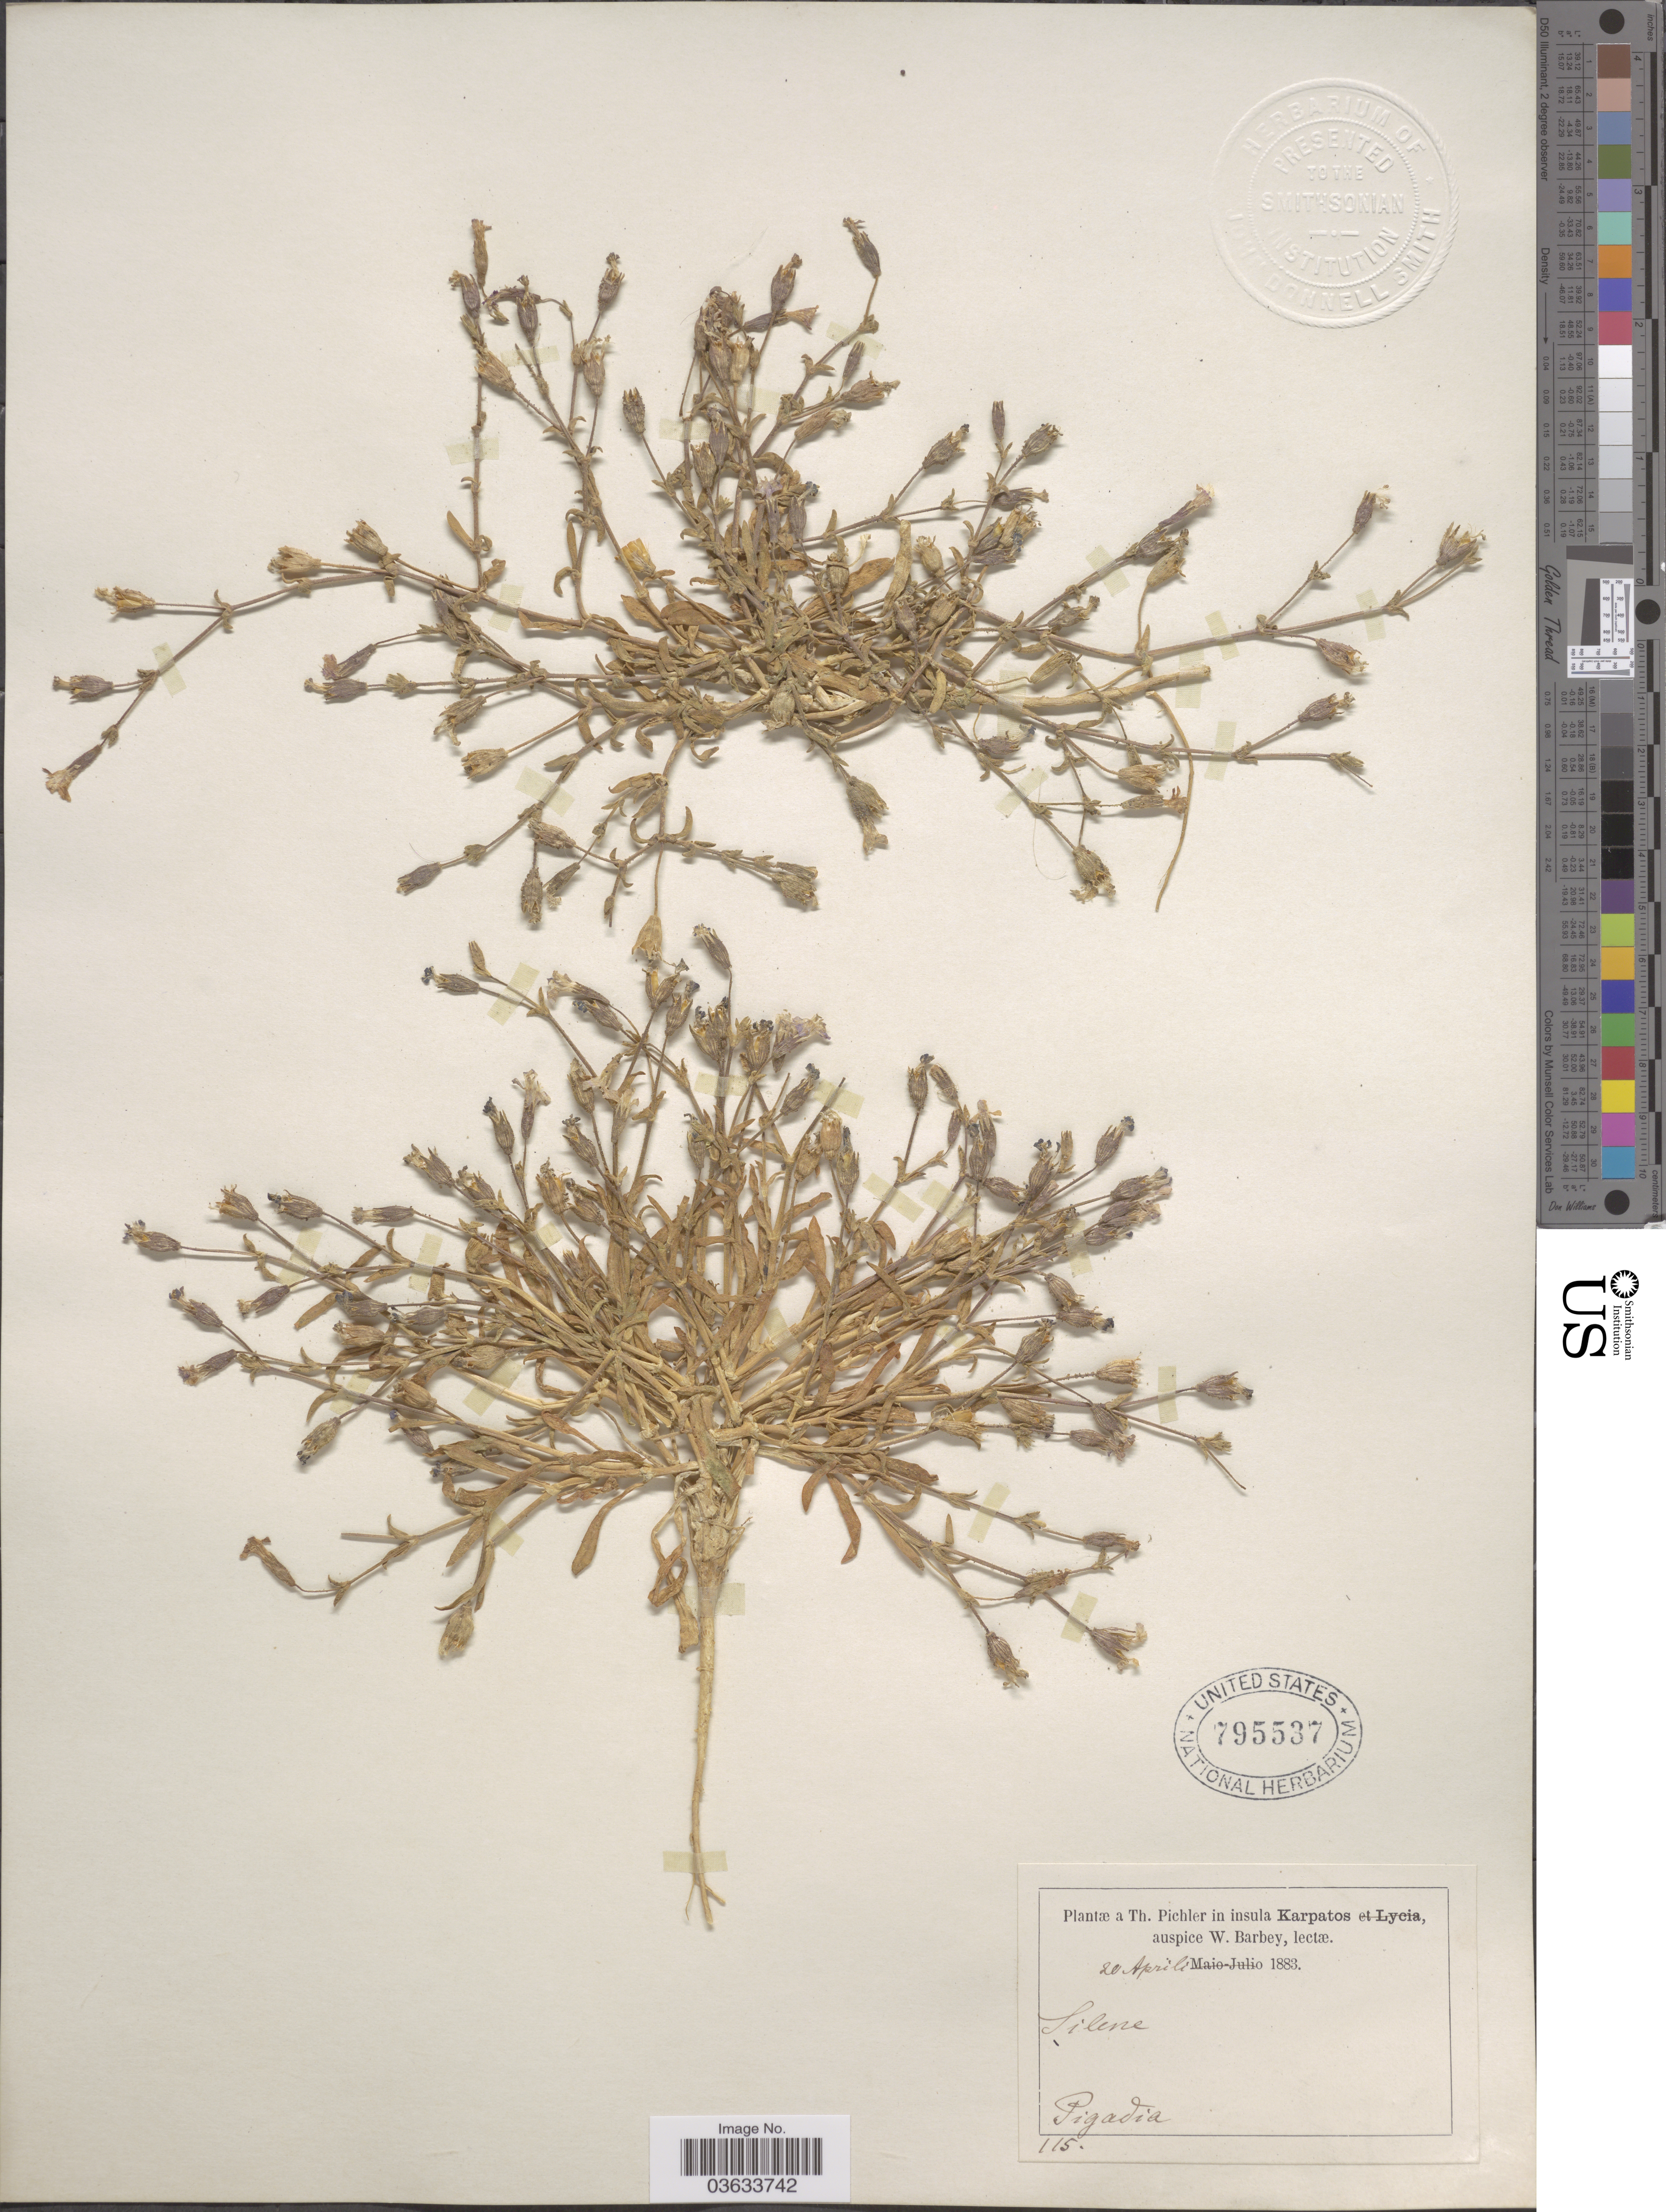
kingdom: Plantae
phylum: Tracheophyta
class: Magnoliopsida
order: Caryophyllales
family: Caryophyllaceae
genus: Silene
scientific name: Silene sp.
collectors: T. Pichler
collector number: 115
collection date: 1883-04-20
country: Greece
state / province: South Aegean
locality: In insula Karpatos. Pigadia.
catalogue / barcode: US 795537